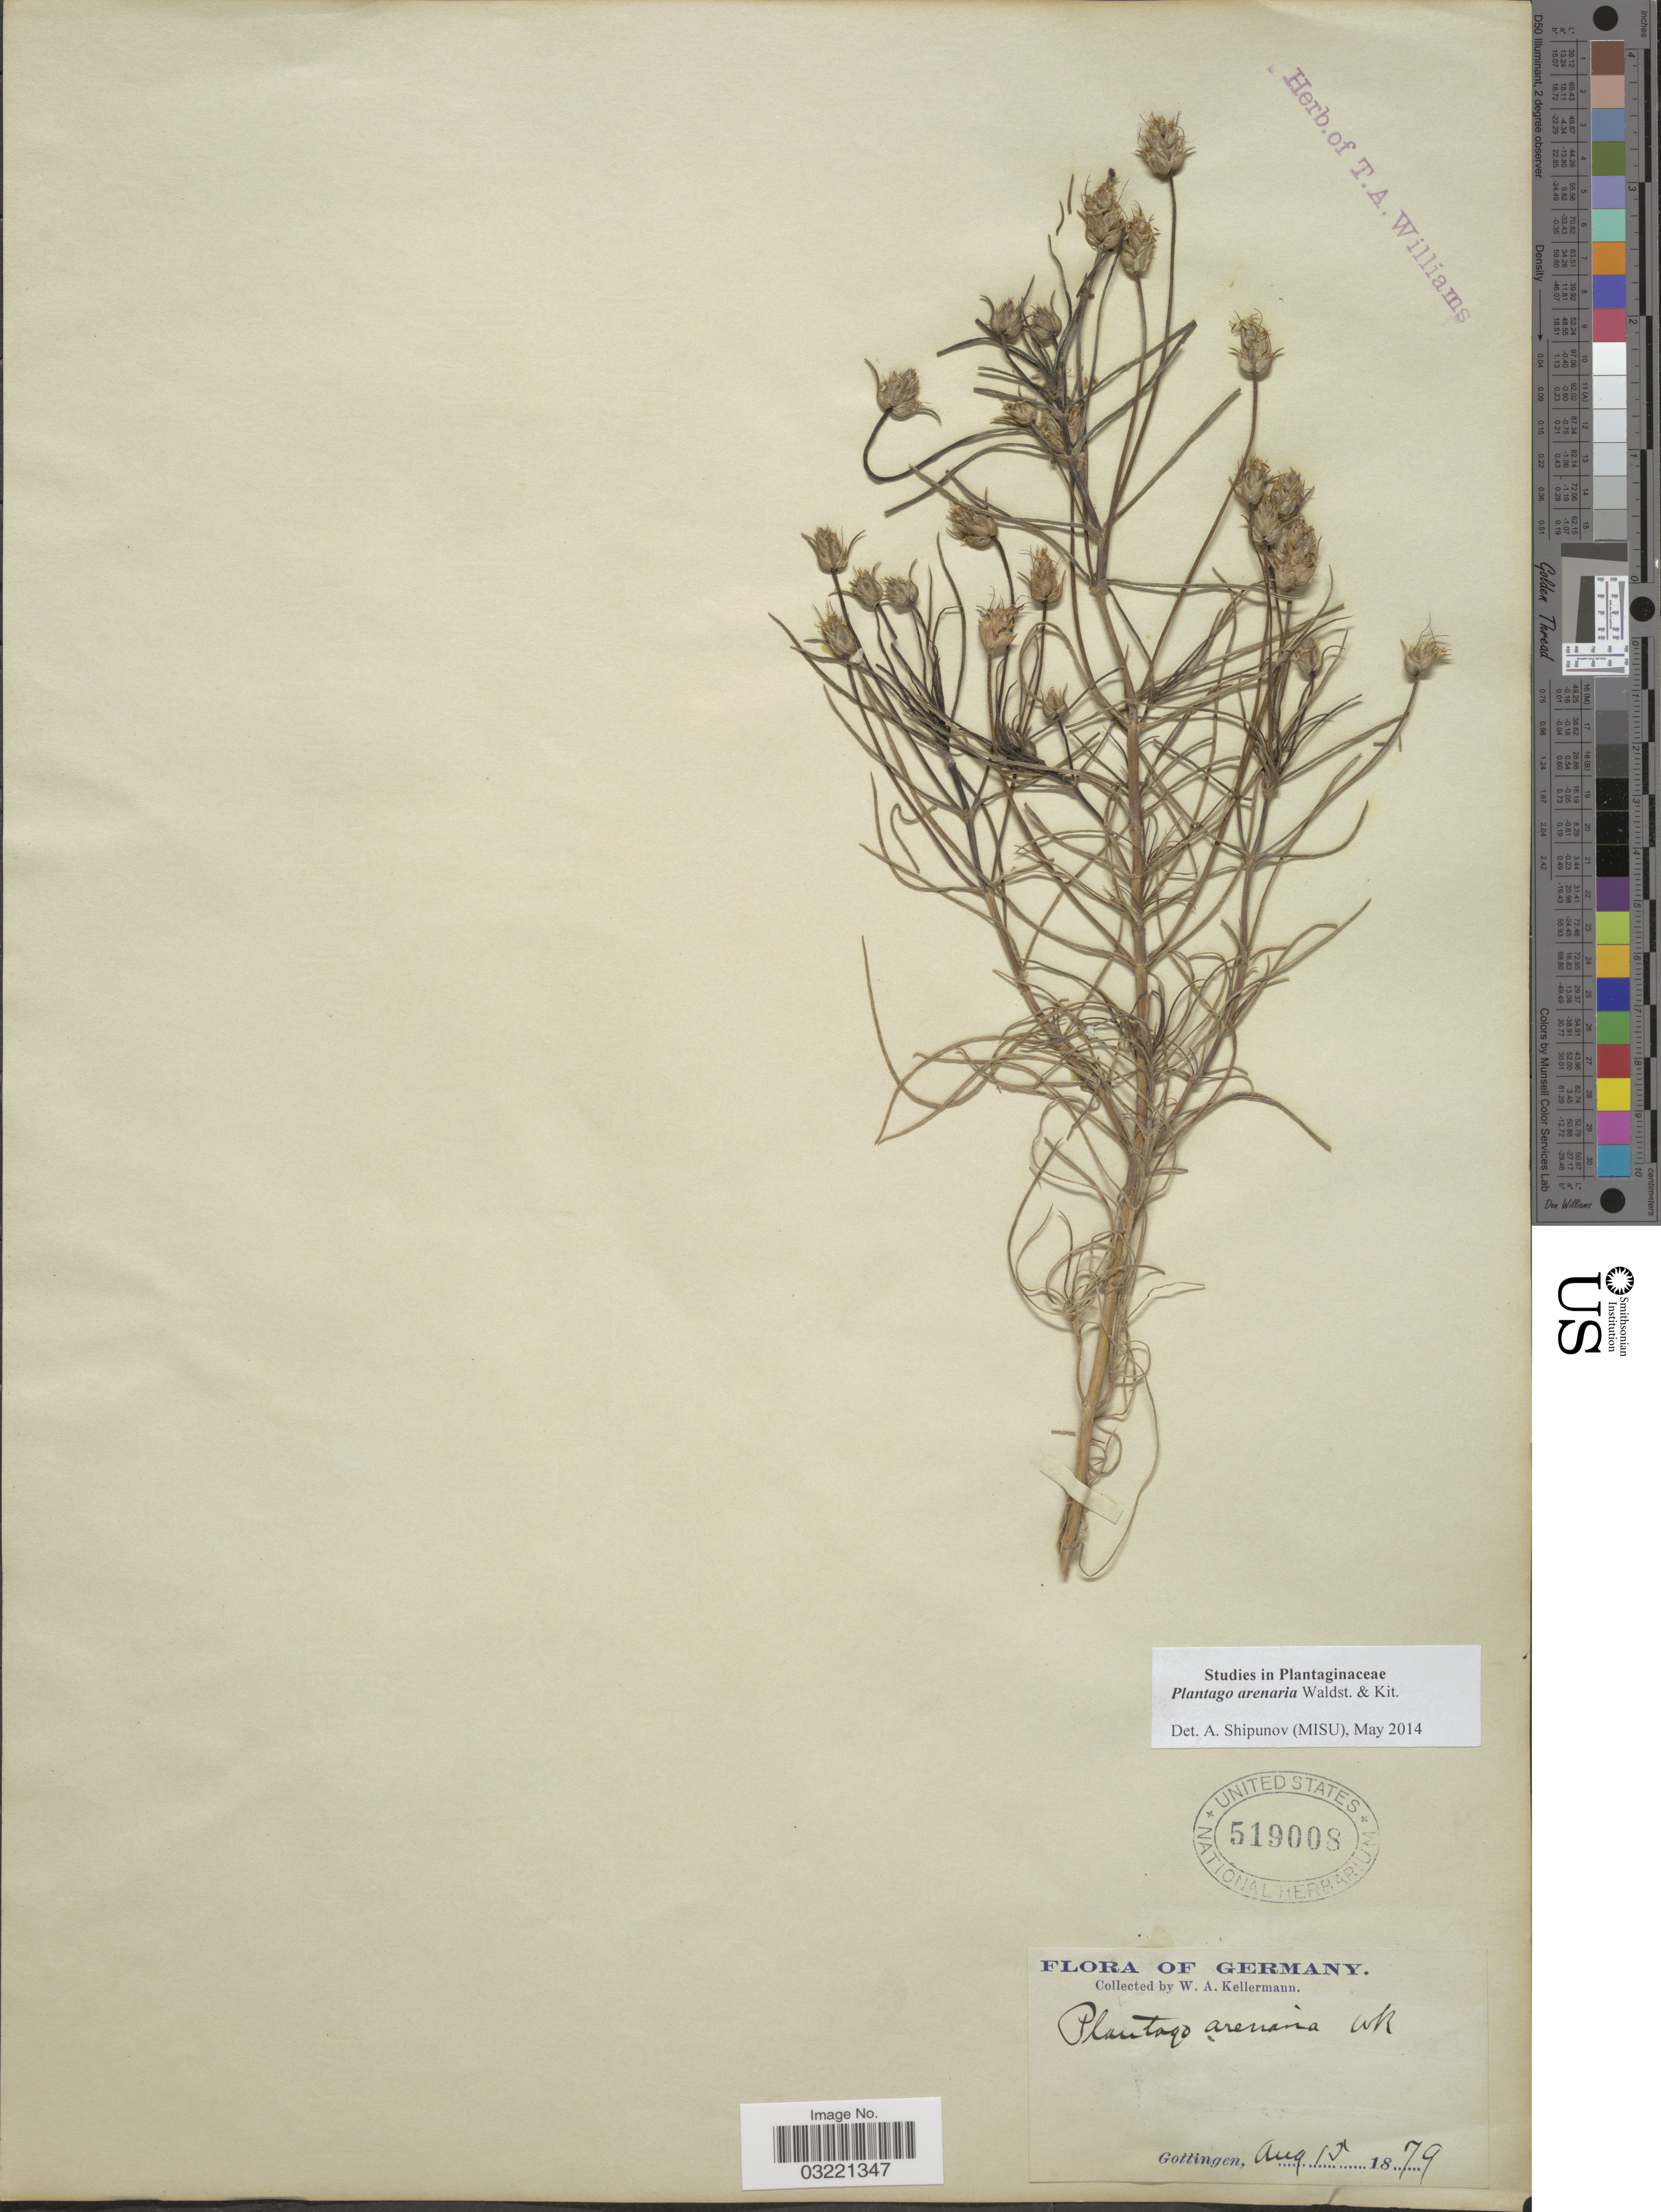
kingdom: Plantae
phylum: Tracheophyta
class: Magnoliopsida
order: Lamiales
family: Plantaginaceae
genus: Plantago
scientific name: Plantago arenaria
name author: Waldst. & Kit.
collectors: W. A. Kellermann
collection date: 1879-08-15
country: Germany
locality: Gottingen.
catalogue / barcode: US 519008